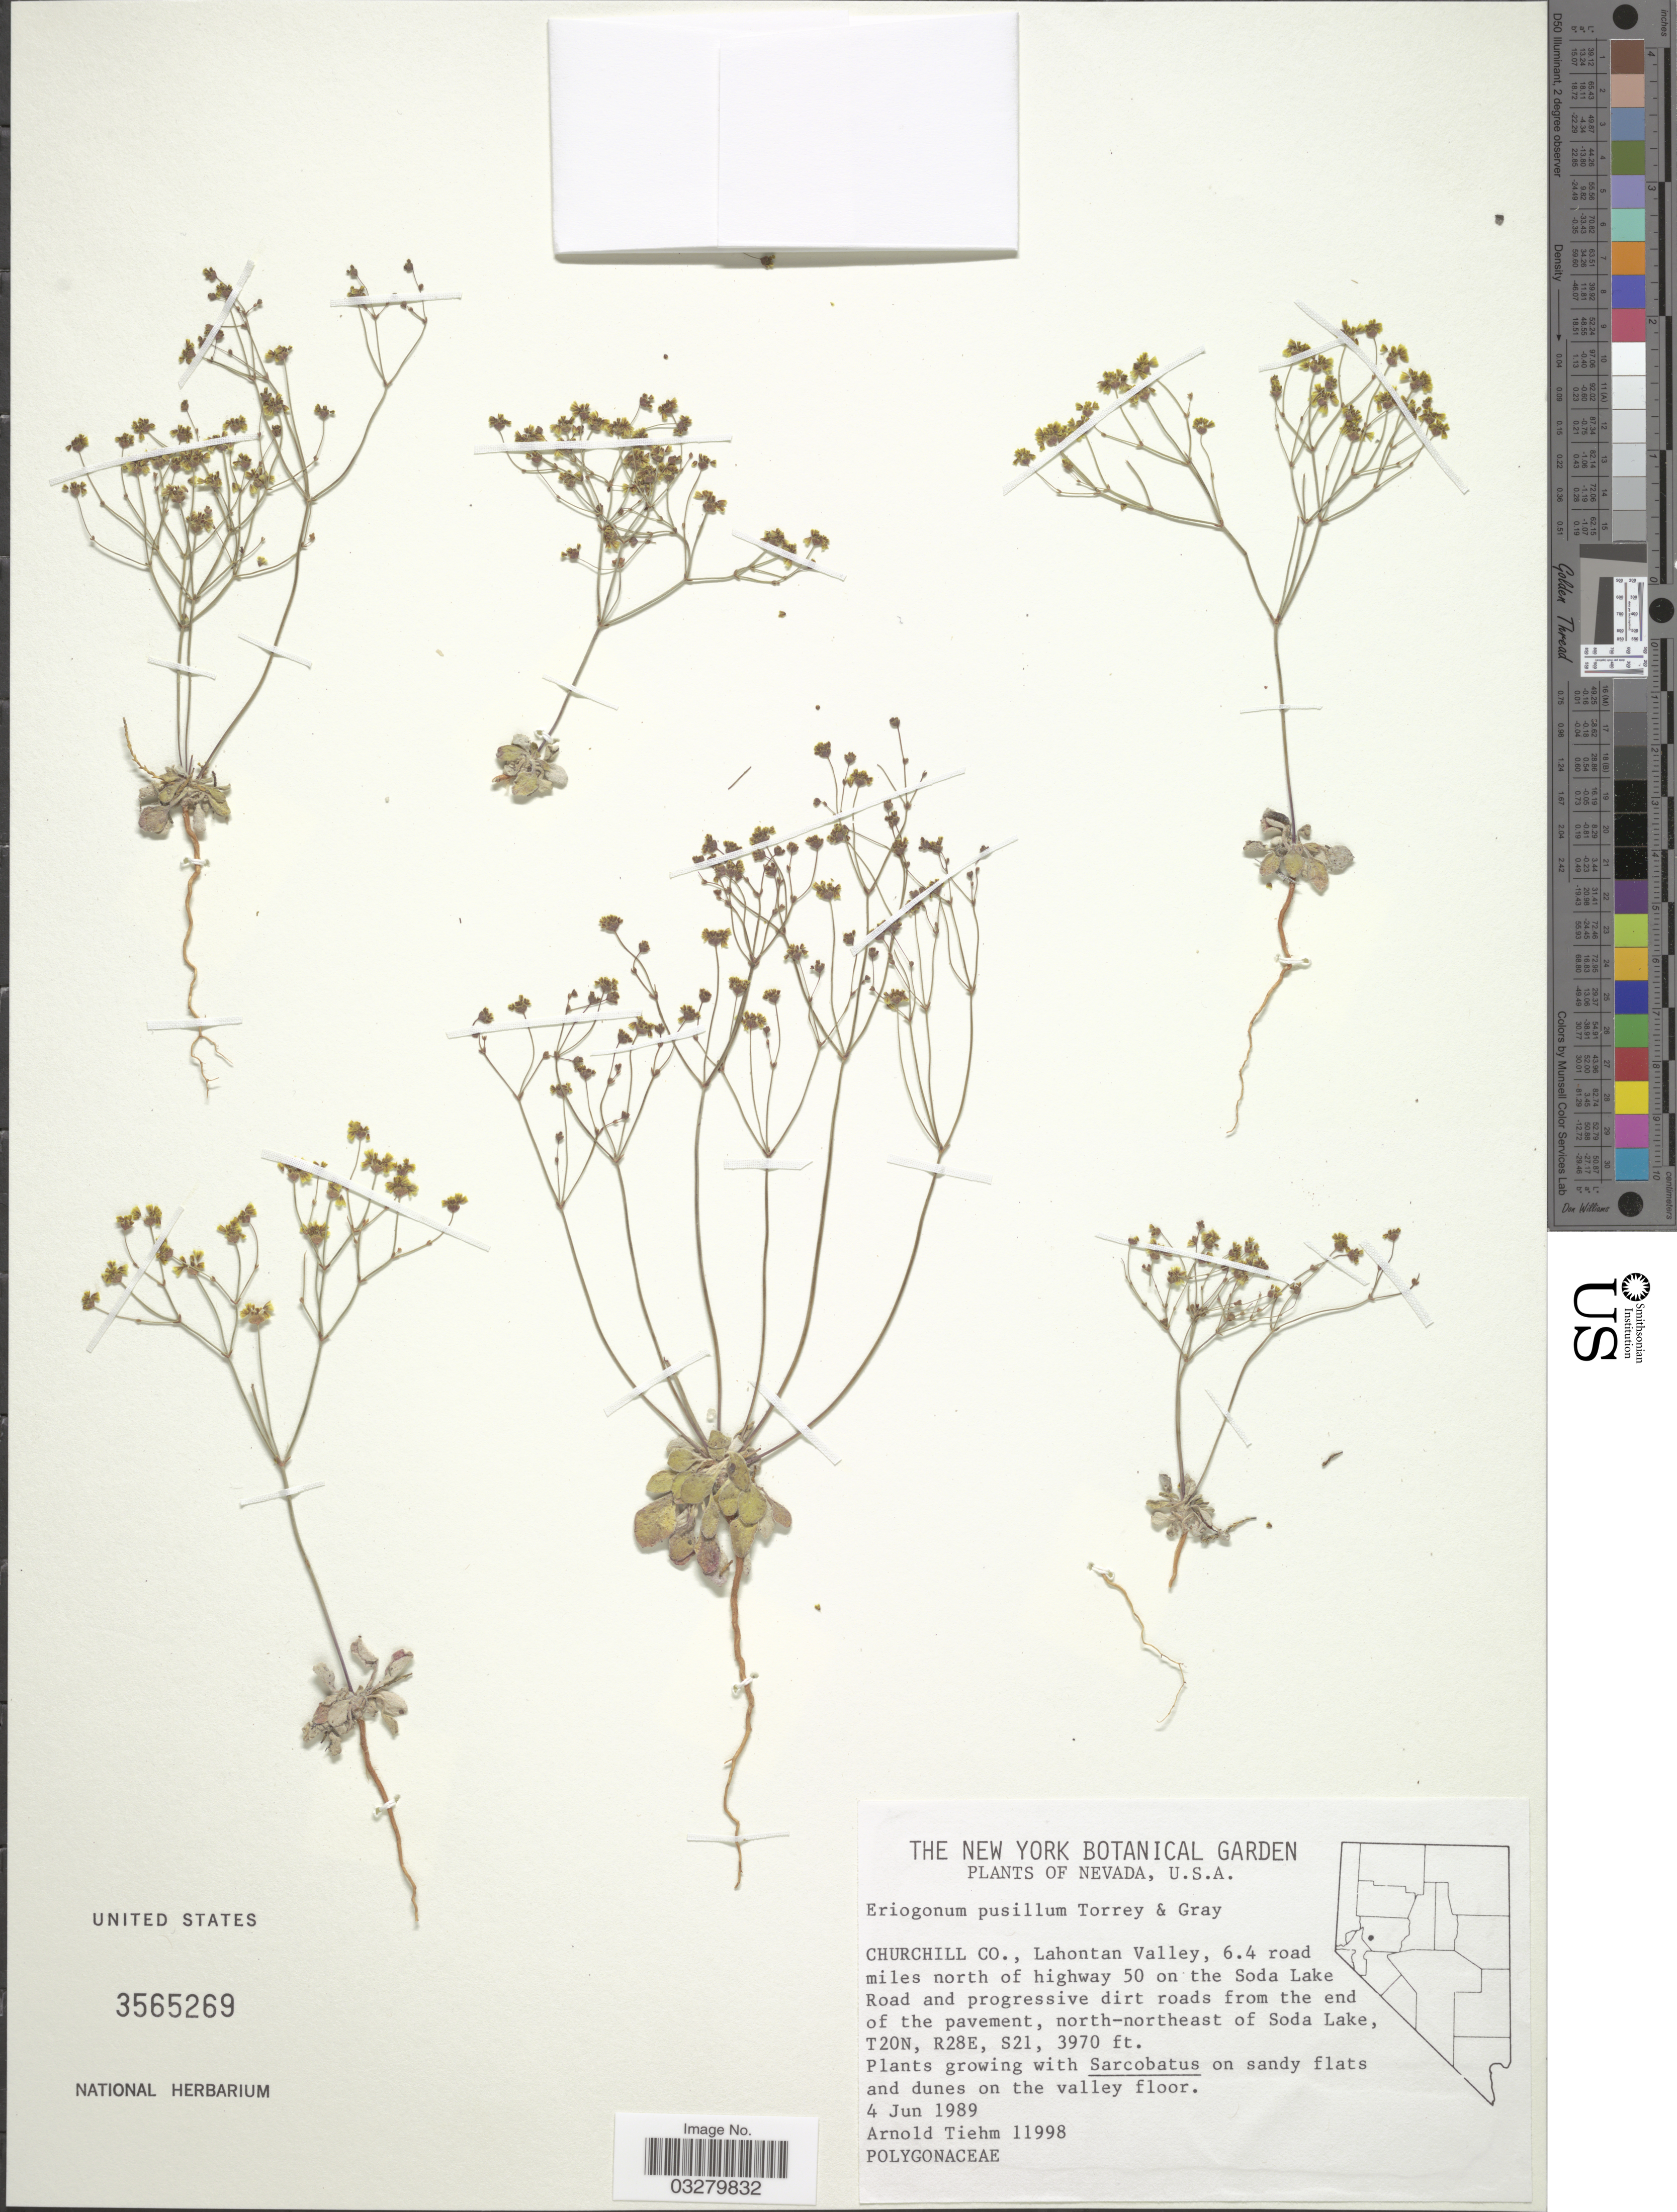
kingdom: Plantae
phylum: Tracheophyta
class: Magnoliopsida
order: Caryophyllales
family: Polygonaceae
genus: Eriogonum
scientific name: Eriogonum pusillum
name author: Torr. & A. Gray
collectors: A. Tiehm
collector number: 11998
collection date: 1989-06-04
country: United States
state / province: Nevada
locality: Churchill Co., Lahontan Valley, 6.4 road miles north of highway 50 on the Soda Lake Road and progressive dirt roads from the end of the pavement, north-northeast of Soda Lake, T20N, R28E, S21.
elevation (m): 1210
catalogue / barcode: US 3565269